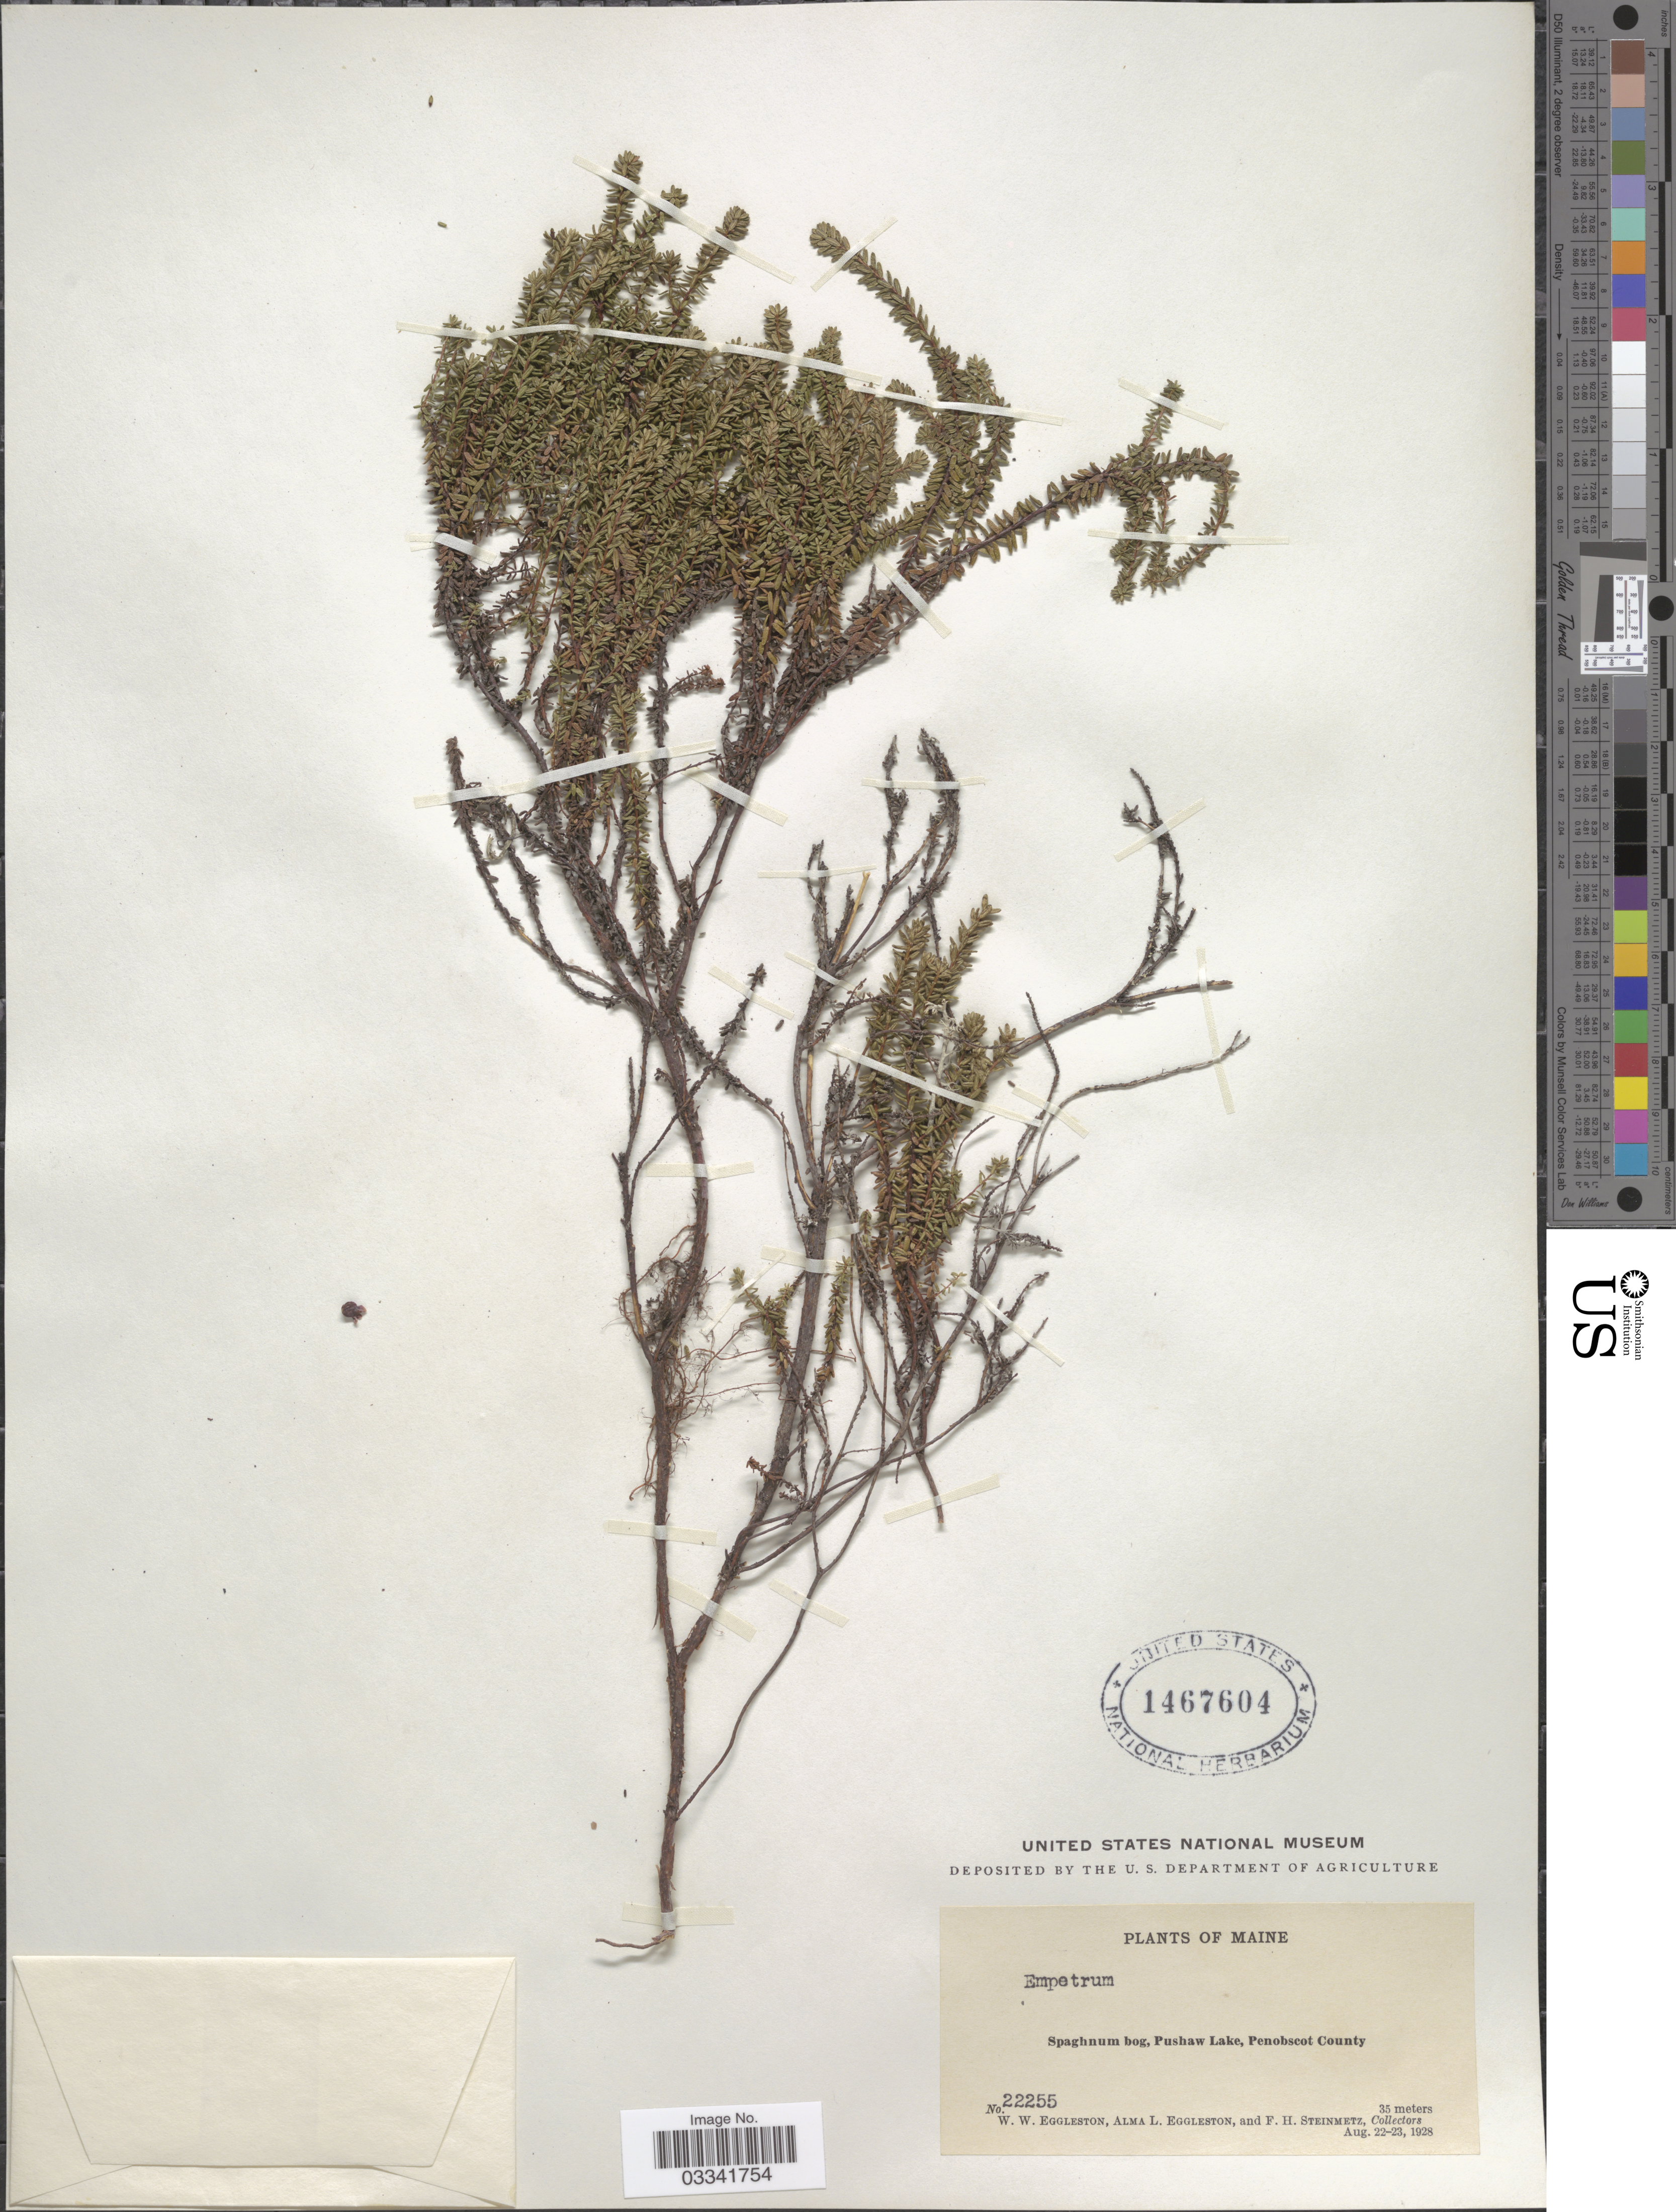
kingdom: Plantae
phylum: Tracheophyta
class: Magnoliopsida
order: Ericales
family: Ericaceae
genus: Empetrum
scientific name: Empetrum nigrum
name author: L.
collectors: W. W. Eggleston, A. Eggleston & F. H. Steinmetz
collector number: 22255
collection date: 1928-08-22/1928-08-23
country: United States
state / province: Maine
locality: Pushaw Lake, Penobscot County.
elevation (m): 35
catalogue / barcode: US 1467604